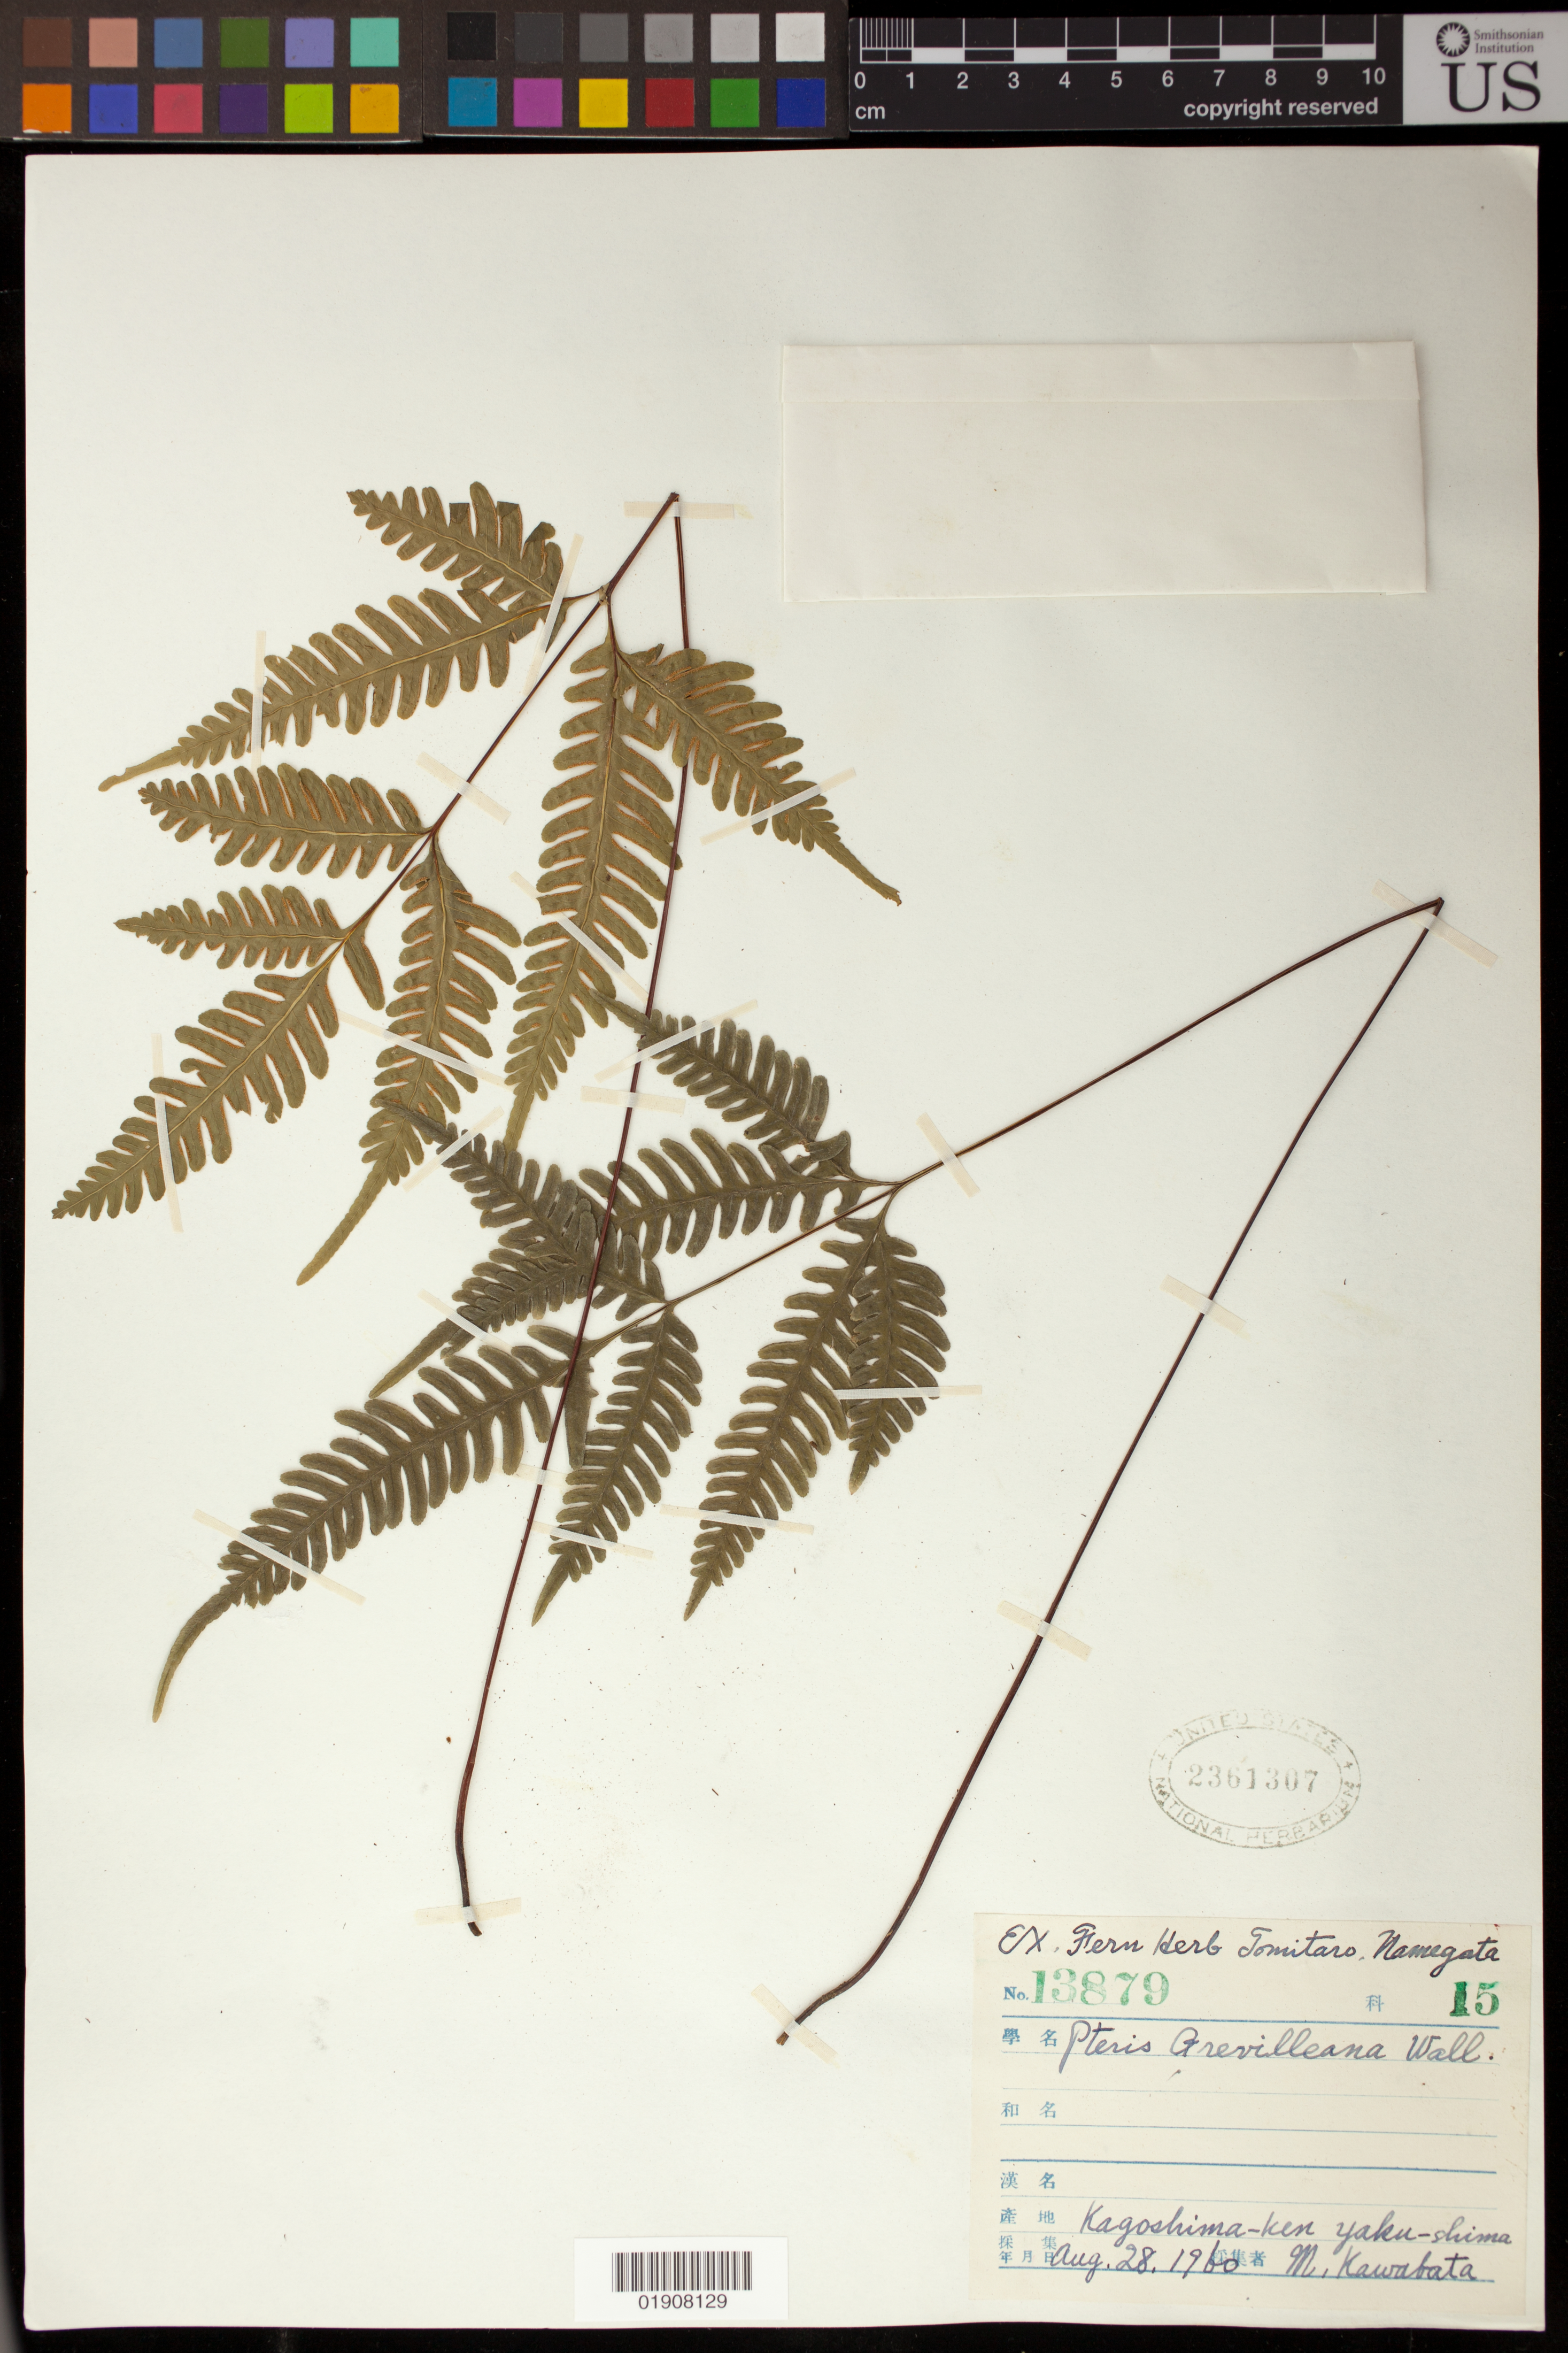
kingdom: Plantae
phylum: Tracheophyta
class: Polypodiopsida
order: Polypodiales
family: Pteridaceae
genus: Pteris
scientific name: Pteris grevilleana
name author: Wall. ex J. Agardh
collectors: M. Kawabata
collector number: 13879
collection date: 1960-08-28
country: Japan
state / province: Kagosima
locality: Kagoshima-ken, Yaku-shima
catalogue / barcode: US 2361307